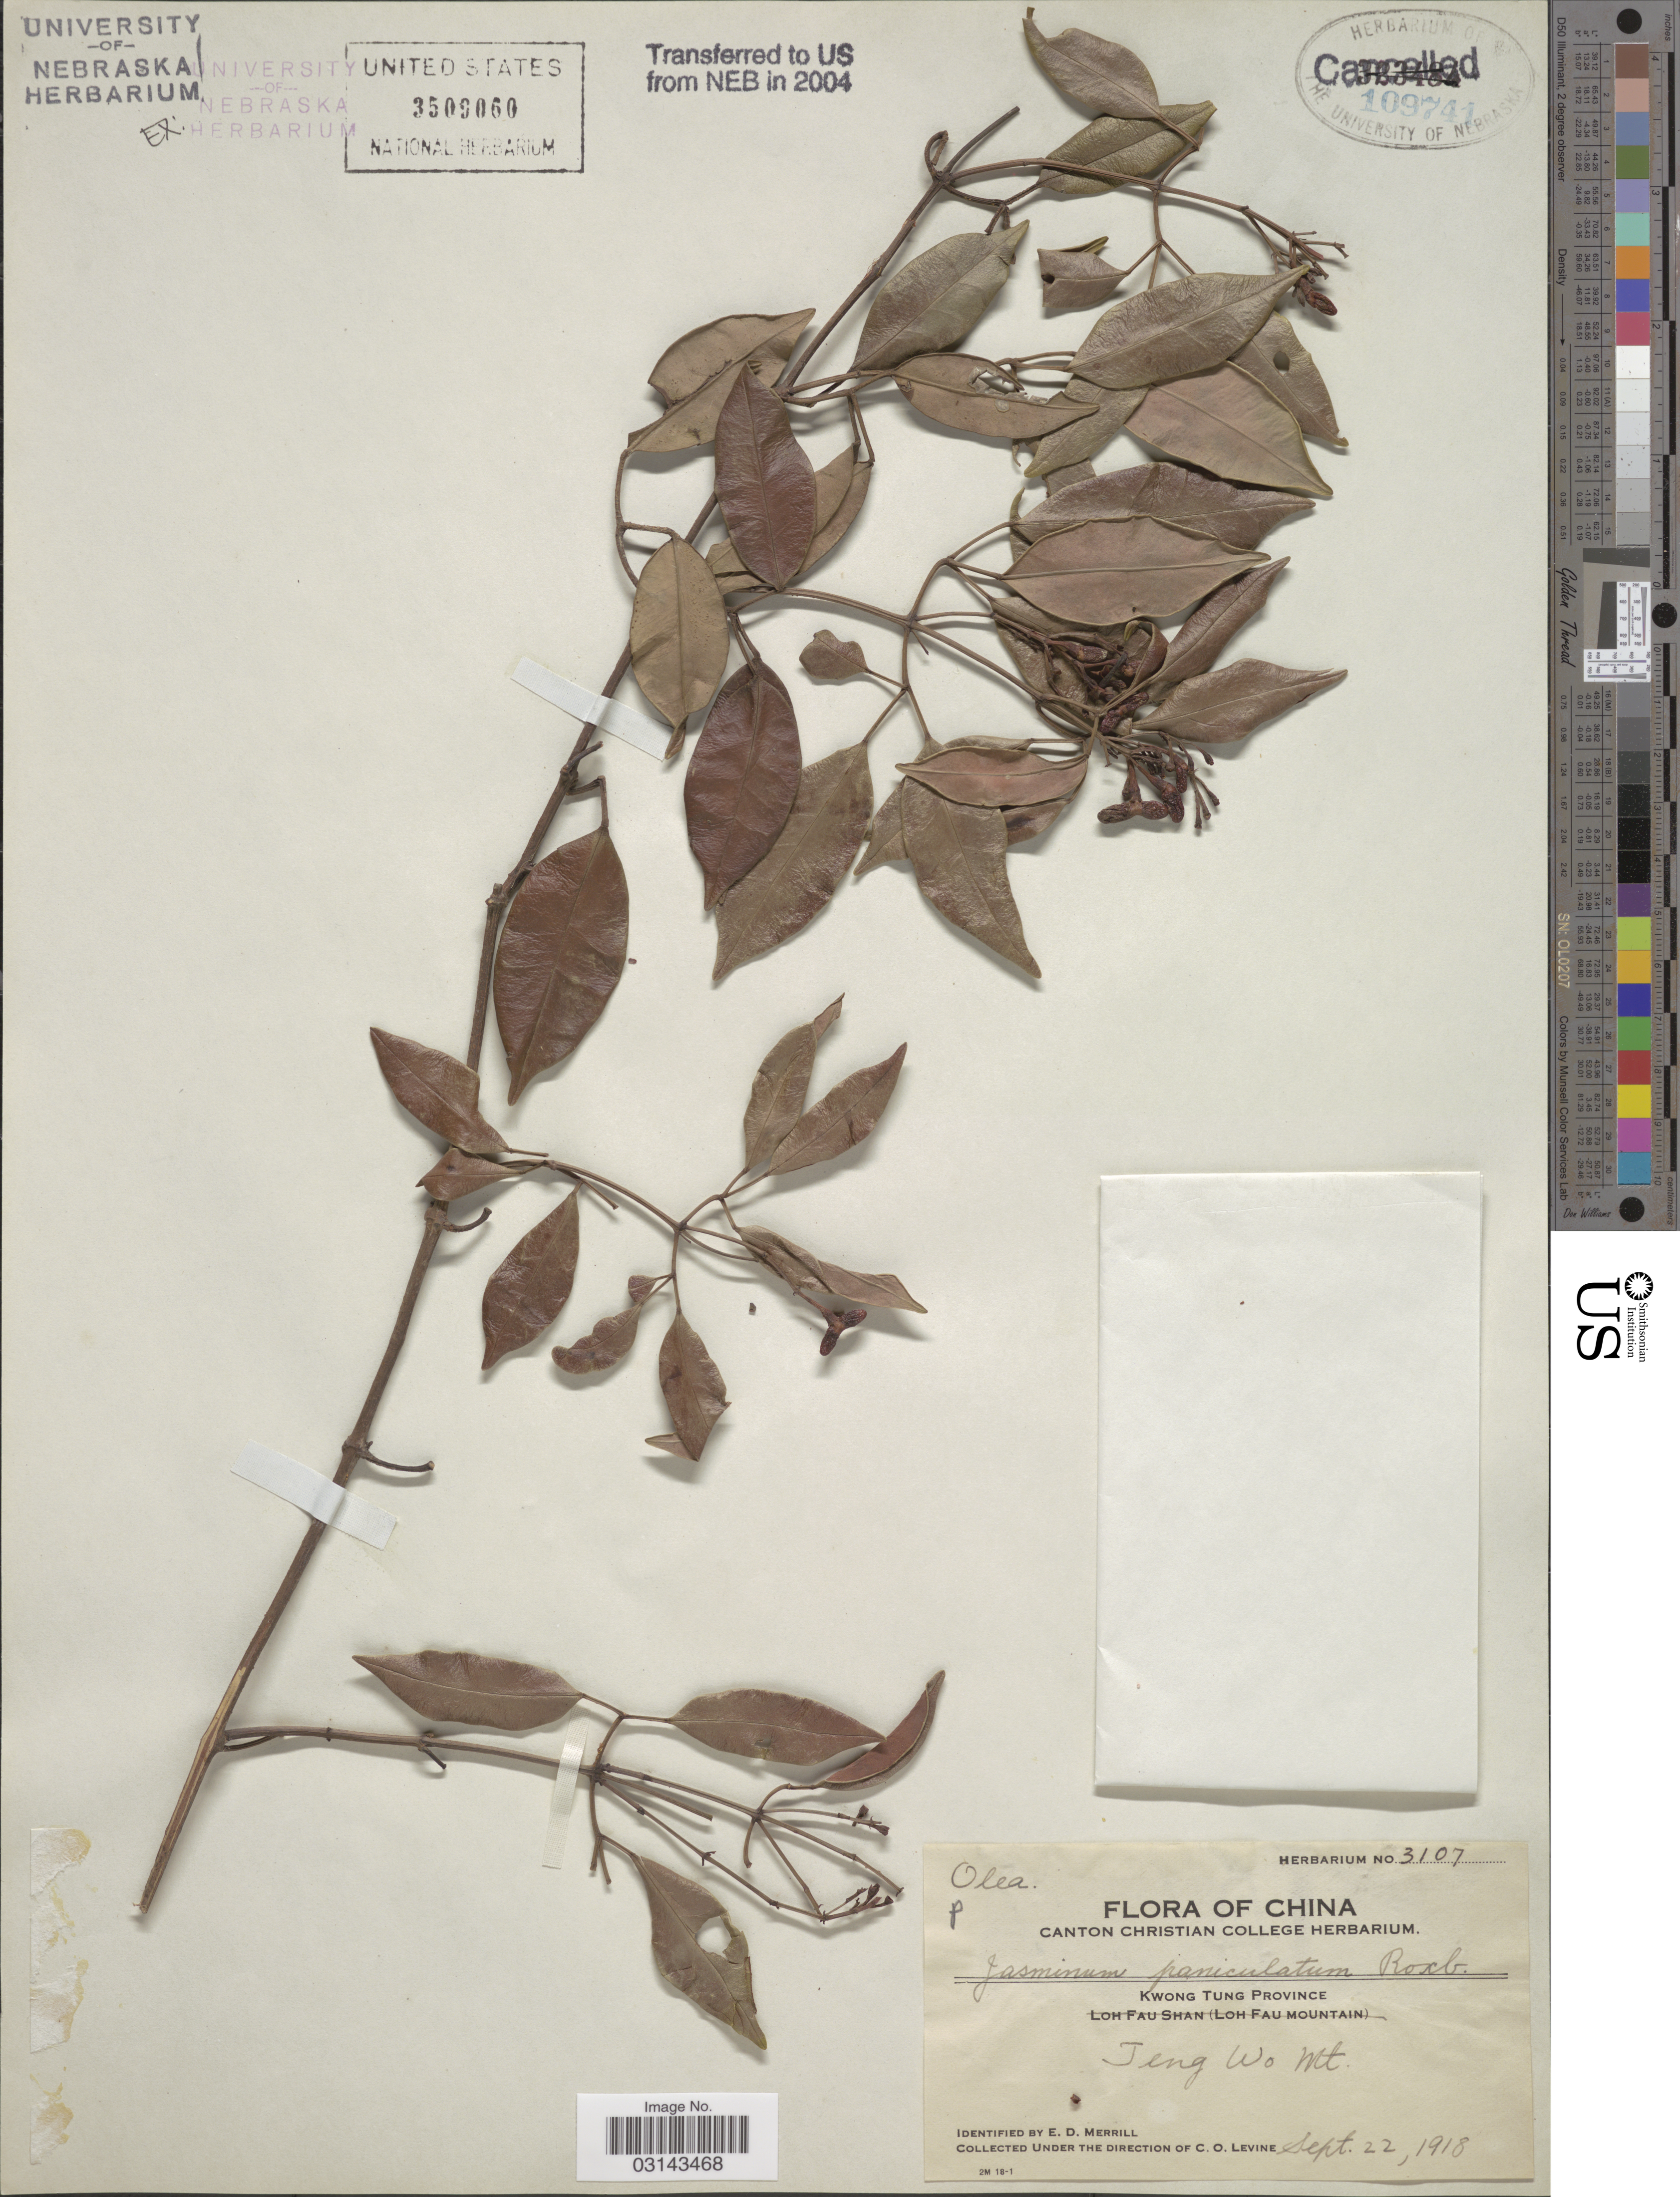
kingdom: Plantae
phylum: Tracheophyta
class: Magnoliopsida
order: Lamiales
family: Oleaceae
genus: Jasminum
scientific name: Jasminum paniculatum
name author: Roxb.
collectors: C. O. Levine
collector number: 3107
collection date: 1918-09-22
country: China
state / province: Guangdong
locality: Kwong Tung Province Teng Wo Mt.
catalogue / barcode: US 3509060